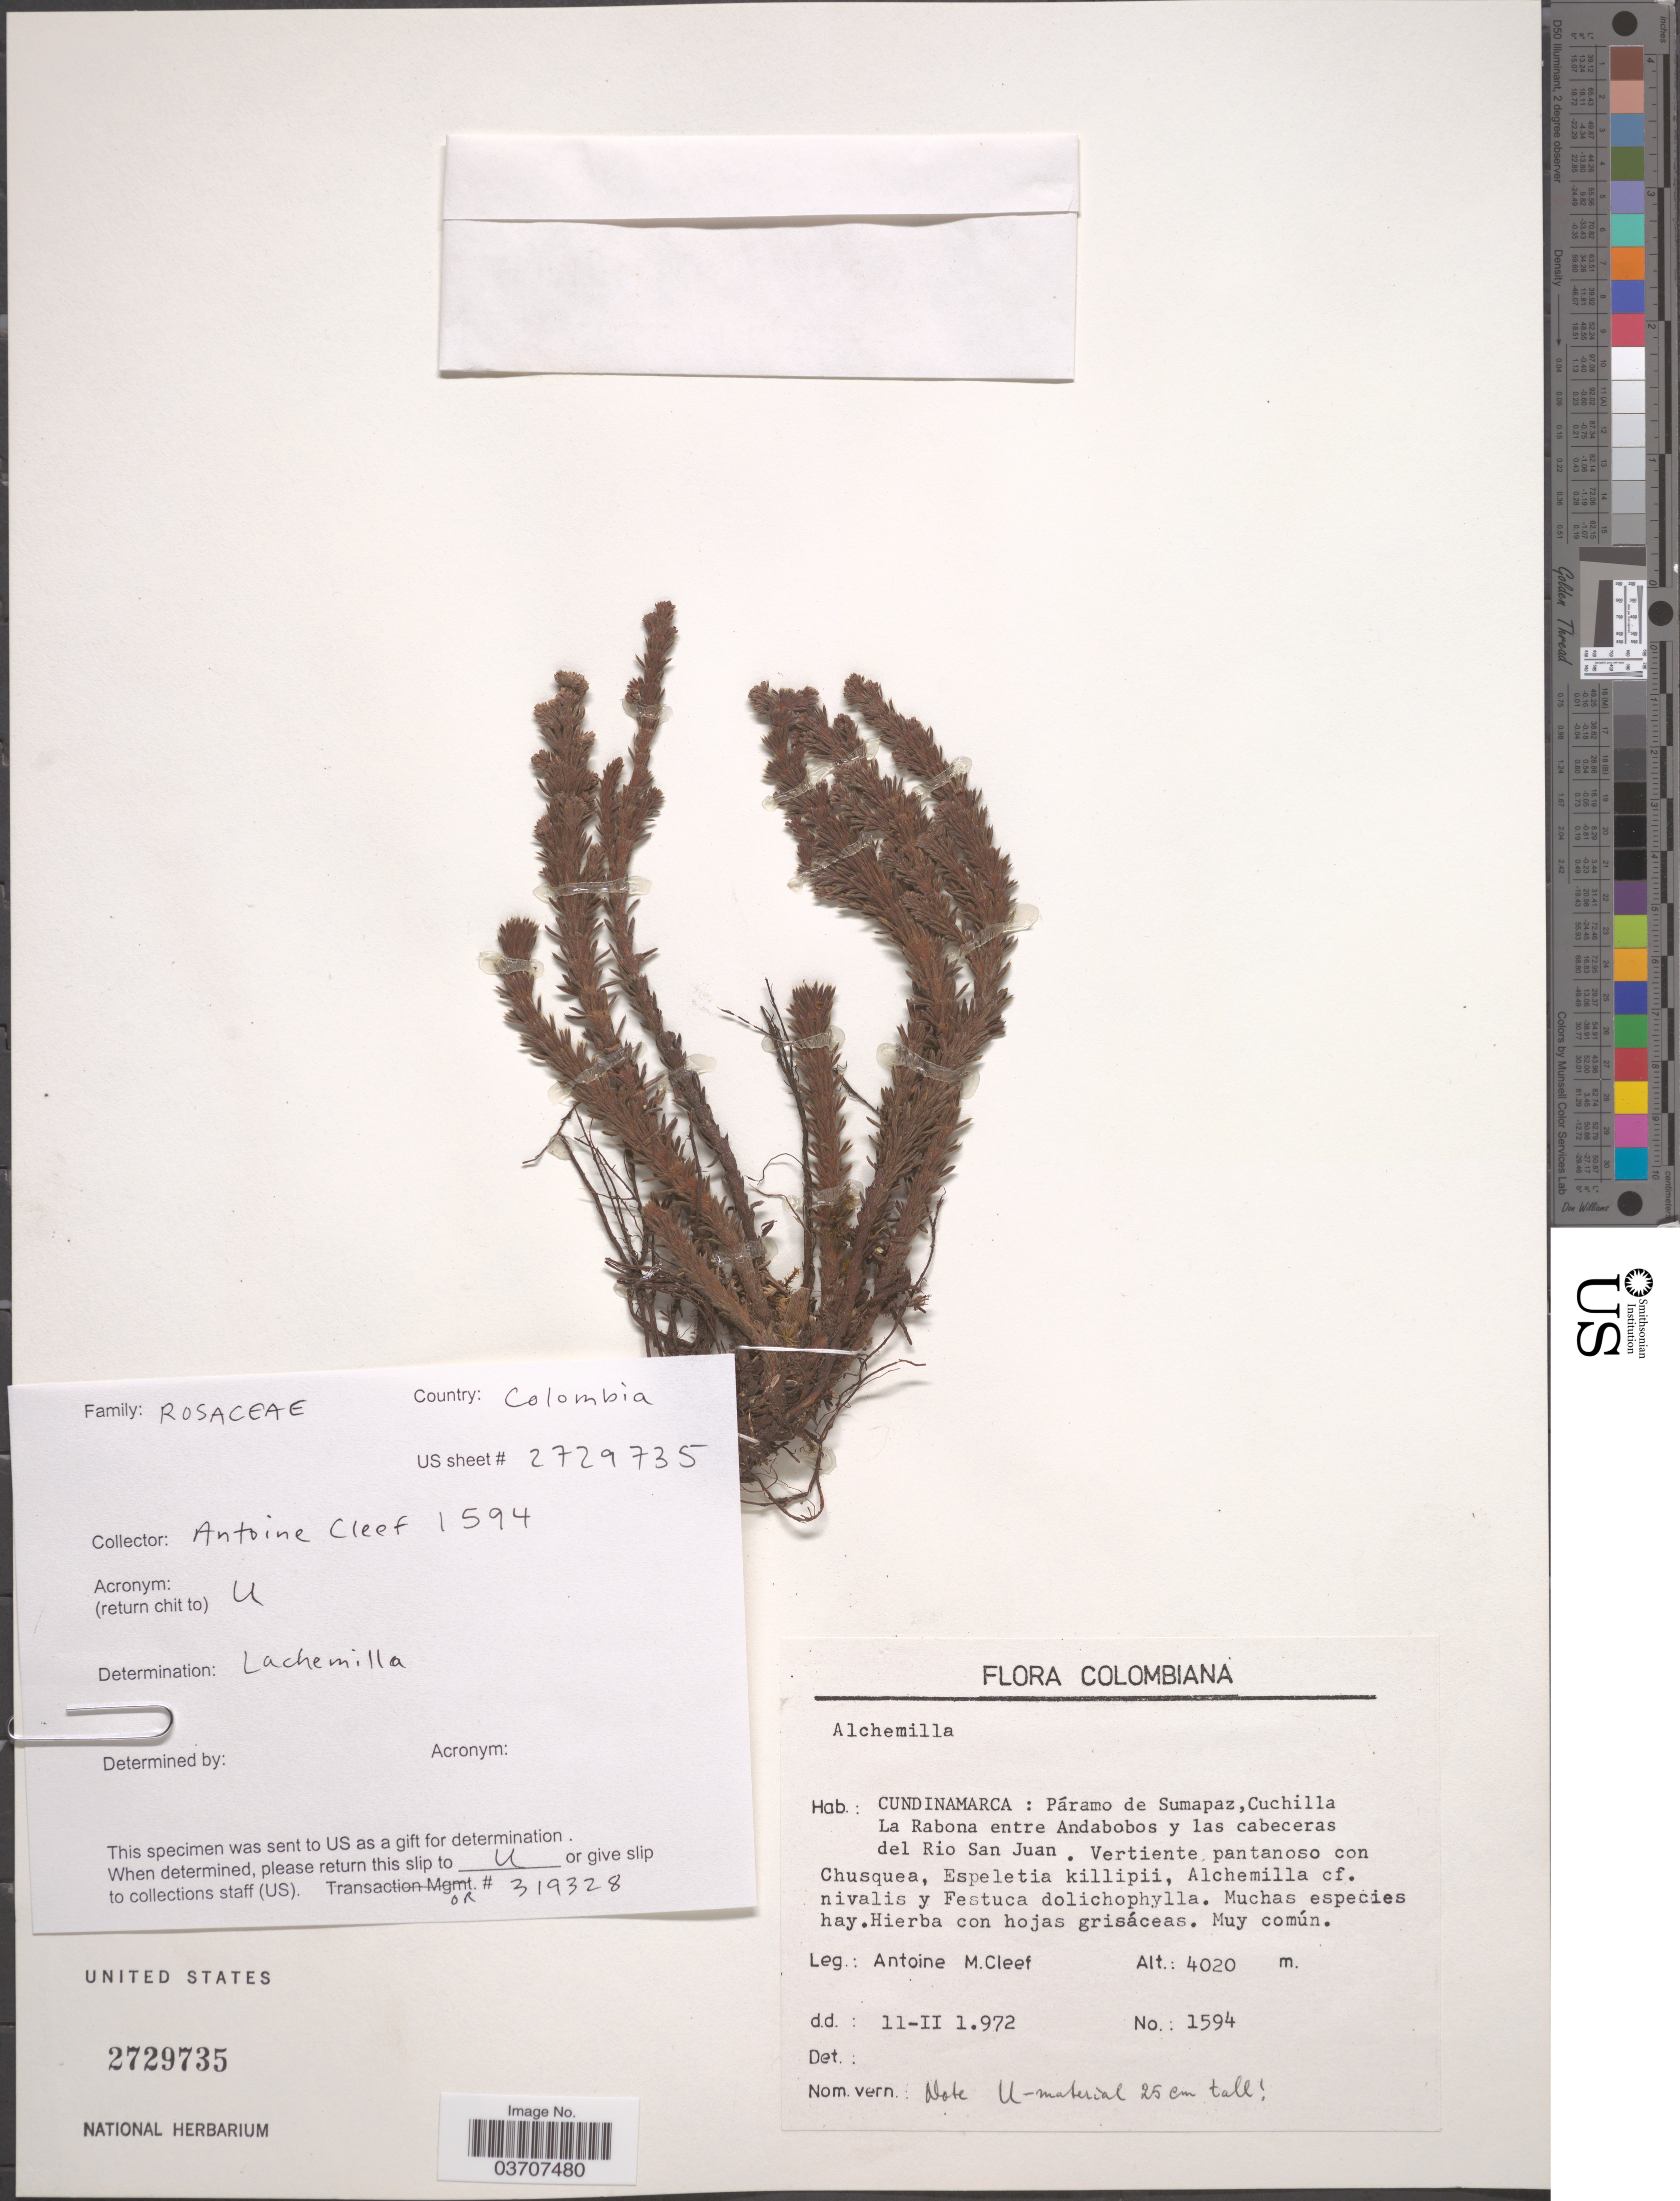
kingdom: Plantae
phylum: Tracheophyta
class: Magnoliopsida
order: Rosales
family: Rosaceae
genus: Alchemilla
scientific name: Alchemilla nivalis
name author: Kunth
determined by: Dorr, L. J., (BOT), Smithsonian Institution - National Museum of Natural History (UNITED STATES)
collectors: A. M. Cleef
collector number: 1594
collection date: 1972-02-11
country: Colombia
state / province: Cundinamarca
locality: Páramo de Sumapaz, Cuchilla La Rabona entre Andabobos y las cabeceras del Rio San Juan.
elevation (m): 4020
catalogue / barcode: US 2729735